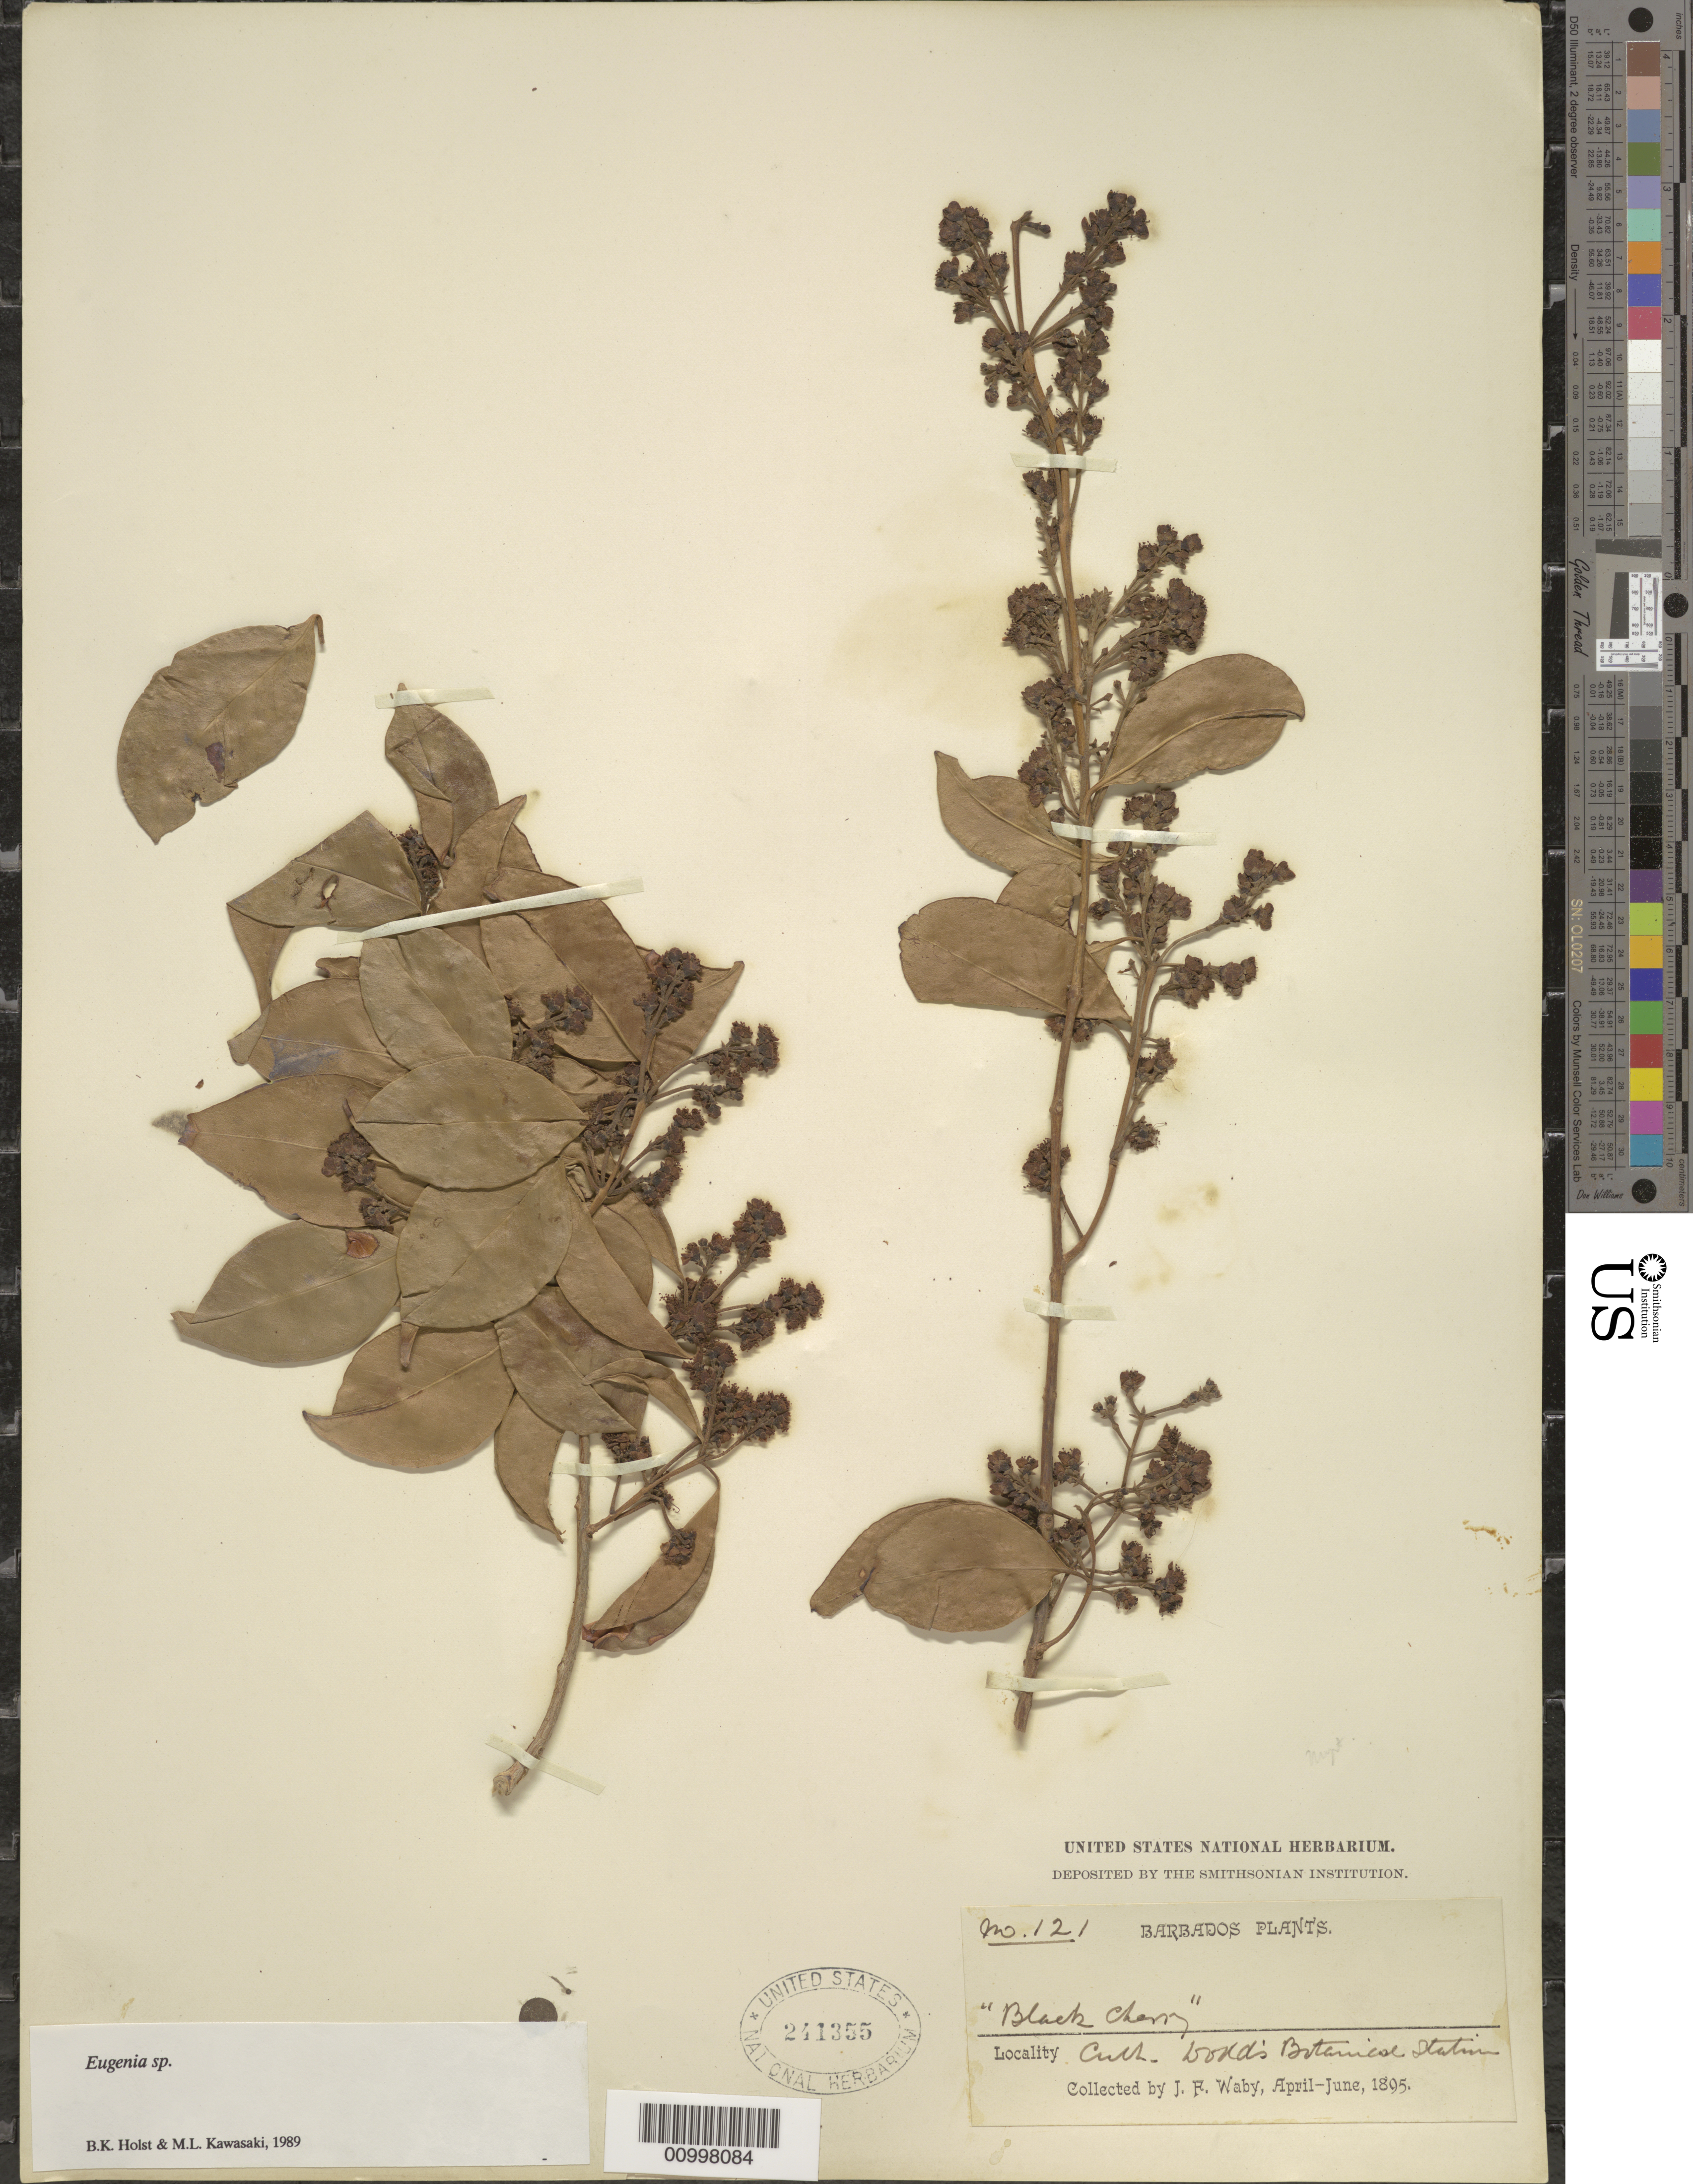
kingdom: Plantae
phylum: Tracheophyta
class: Magnoliopsida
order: Myrtales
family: Myrtaceae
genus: Eugenia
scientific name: Eugenia sp.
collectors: J. Waby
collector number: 121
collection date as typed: Apr 1895 to -- Jun 1895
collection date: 1895-04/1895-06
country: Barbados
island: Barbados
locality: Bond's Botanical Station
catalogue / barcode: US 241355